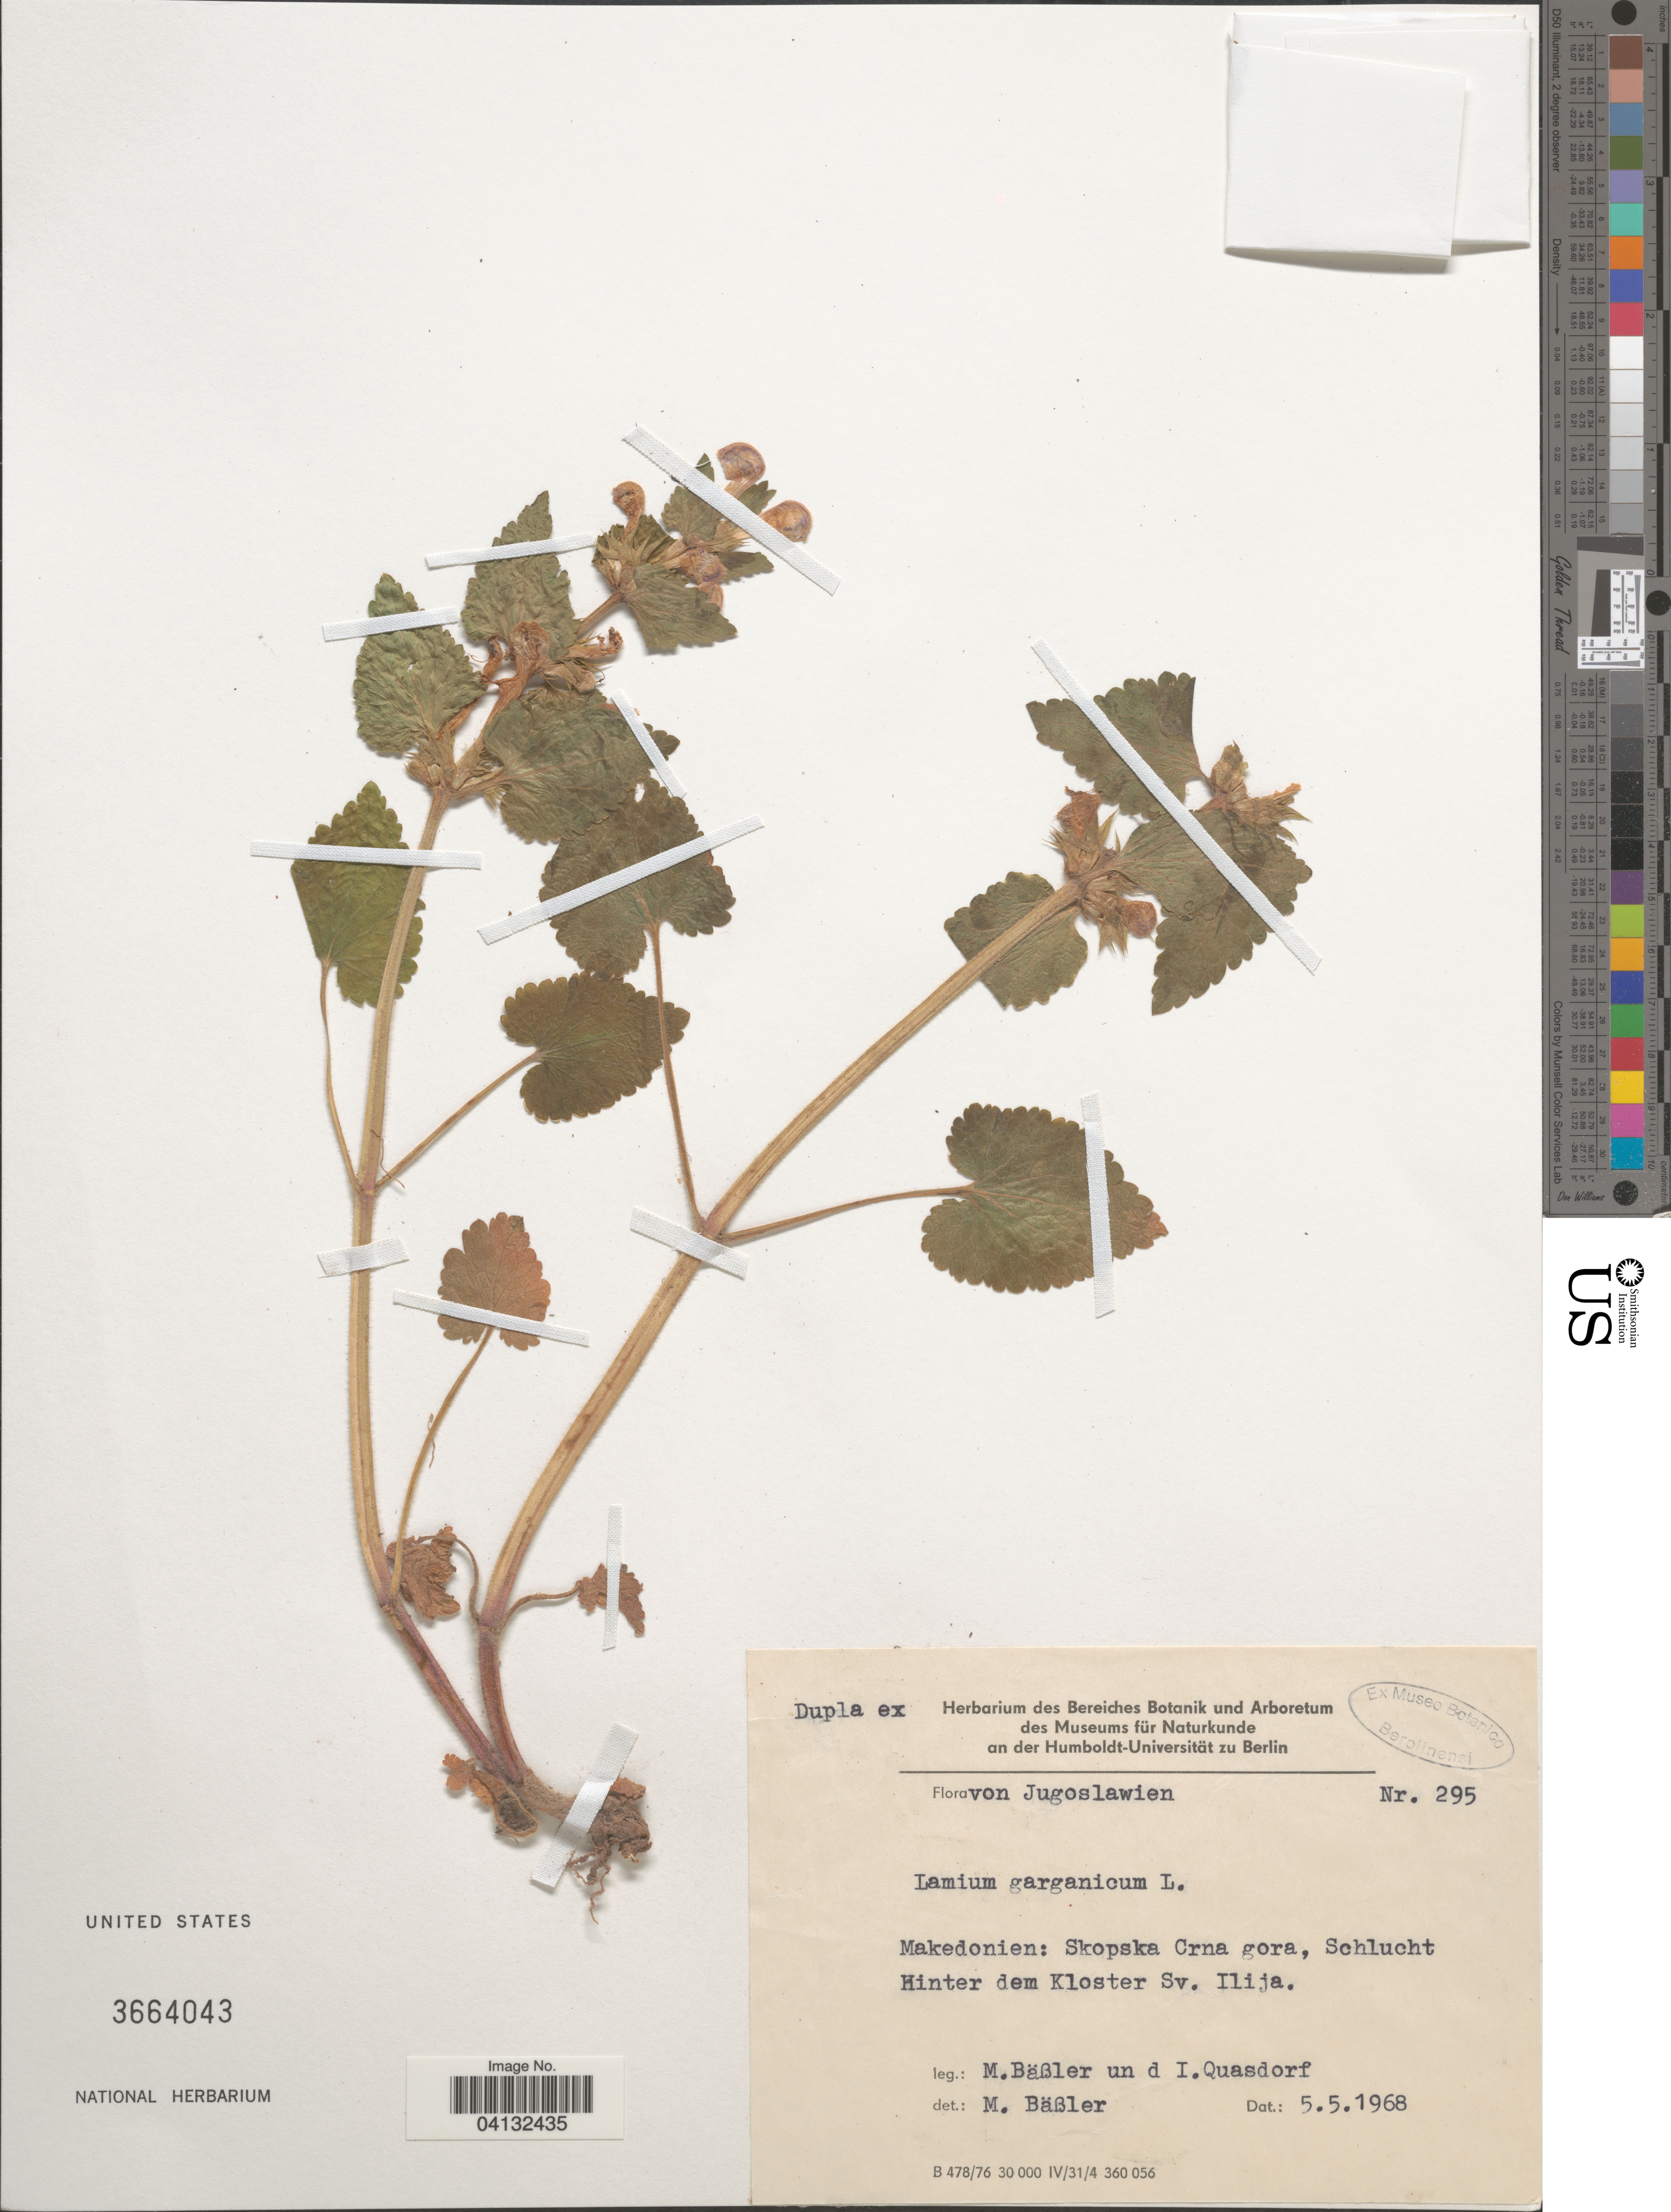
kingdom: Plantae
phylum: Tracheophyta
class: Magnoliopsida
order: Lamiales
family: Lamiaceae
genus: Lamium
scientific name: Lamium garganicum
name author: L.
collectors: M. Bässler & I. Quasdorf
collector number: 295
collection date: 1968-05-05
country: North Macedonia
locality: Makedonien: Skopska Crna gora, Schlucht. Hinter dem Kloster Sv. Ilija.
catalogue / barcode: US 3664043